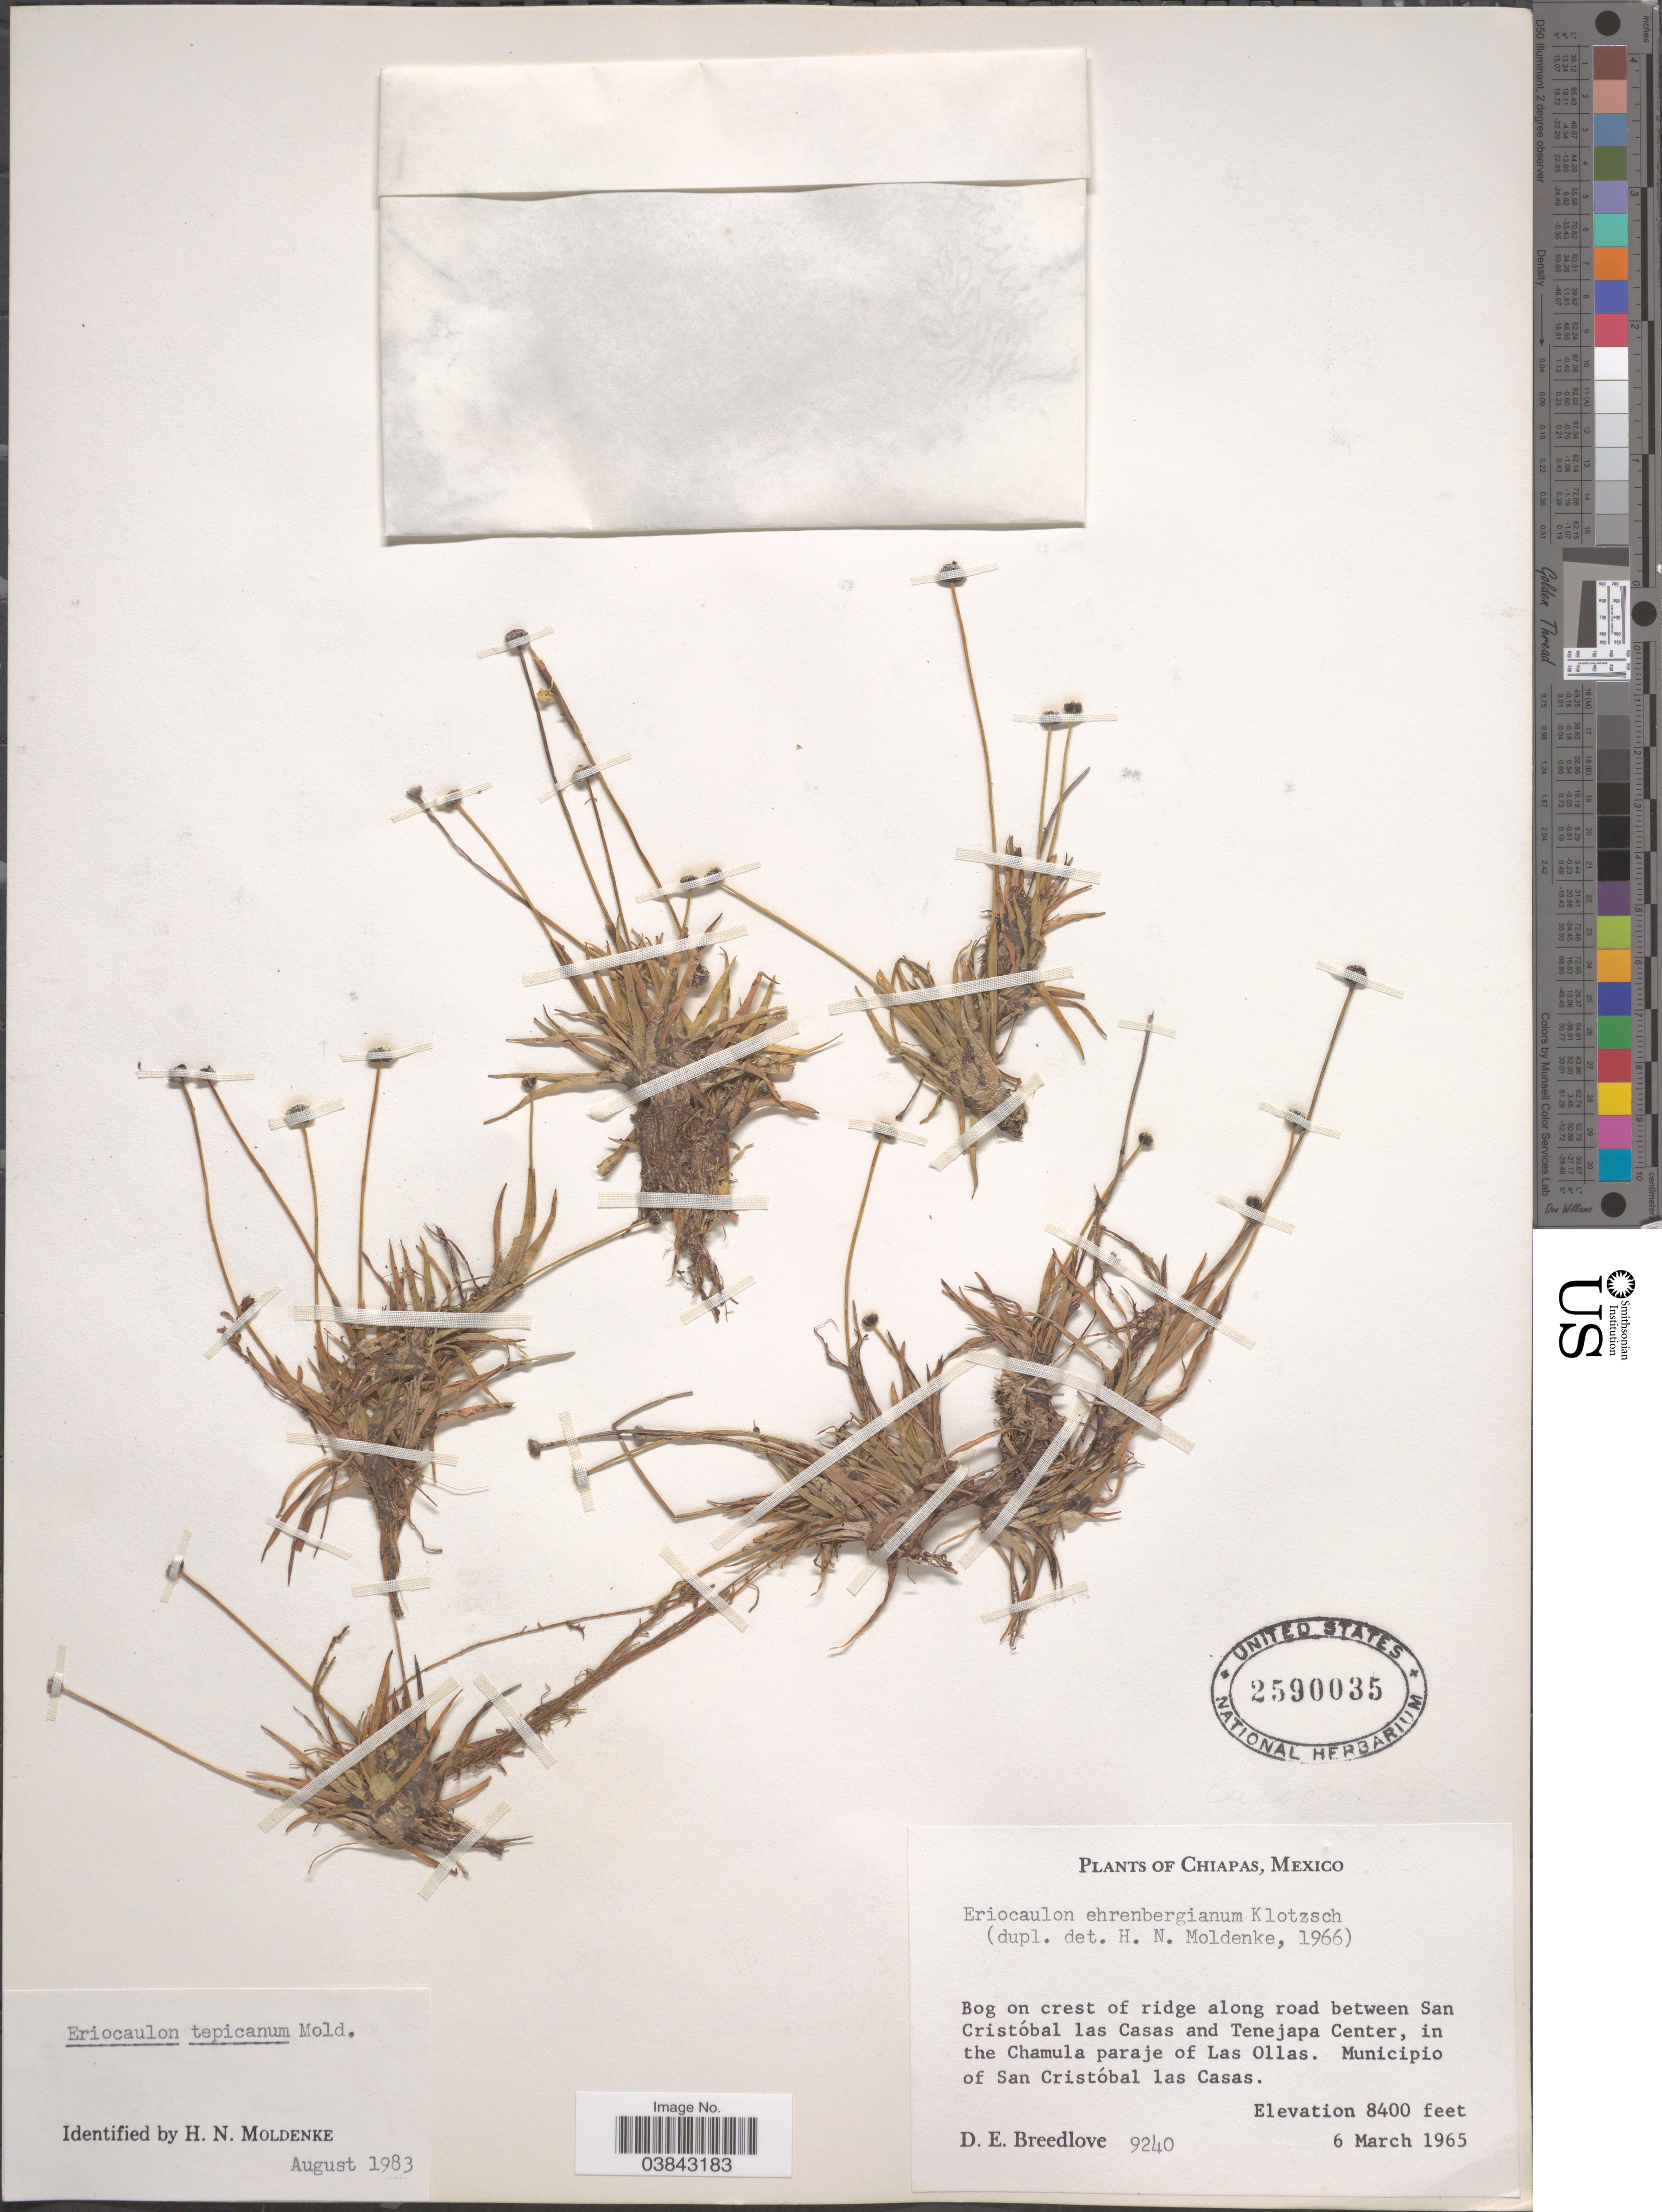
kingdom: Plantae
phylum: Tracheophyta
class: Liliopsida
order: Poales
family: Eriocaulaceae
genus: Eriocaulon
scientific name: Eriocaulon tepicanum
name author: Moldenke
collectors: D. E. Breedlove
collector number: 9240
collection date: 1965-03-06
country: Mexico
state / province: Chiapas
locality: Along road between San Cristóbal las Casas and Tenejapa Center, in the Chamula paraje of Las Ollas. Municipio of San Cristóbal las Casas.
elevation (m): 2560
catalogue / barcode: US 2590035